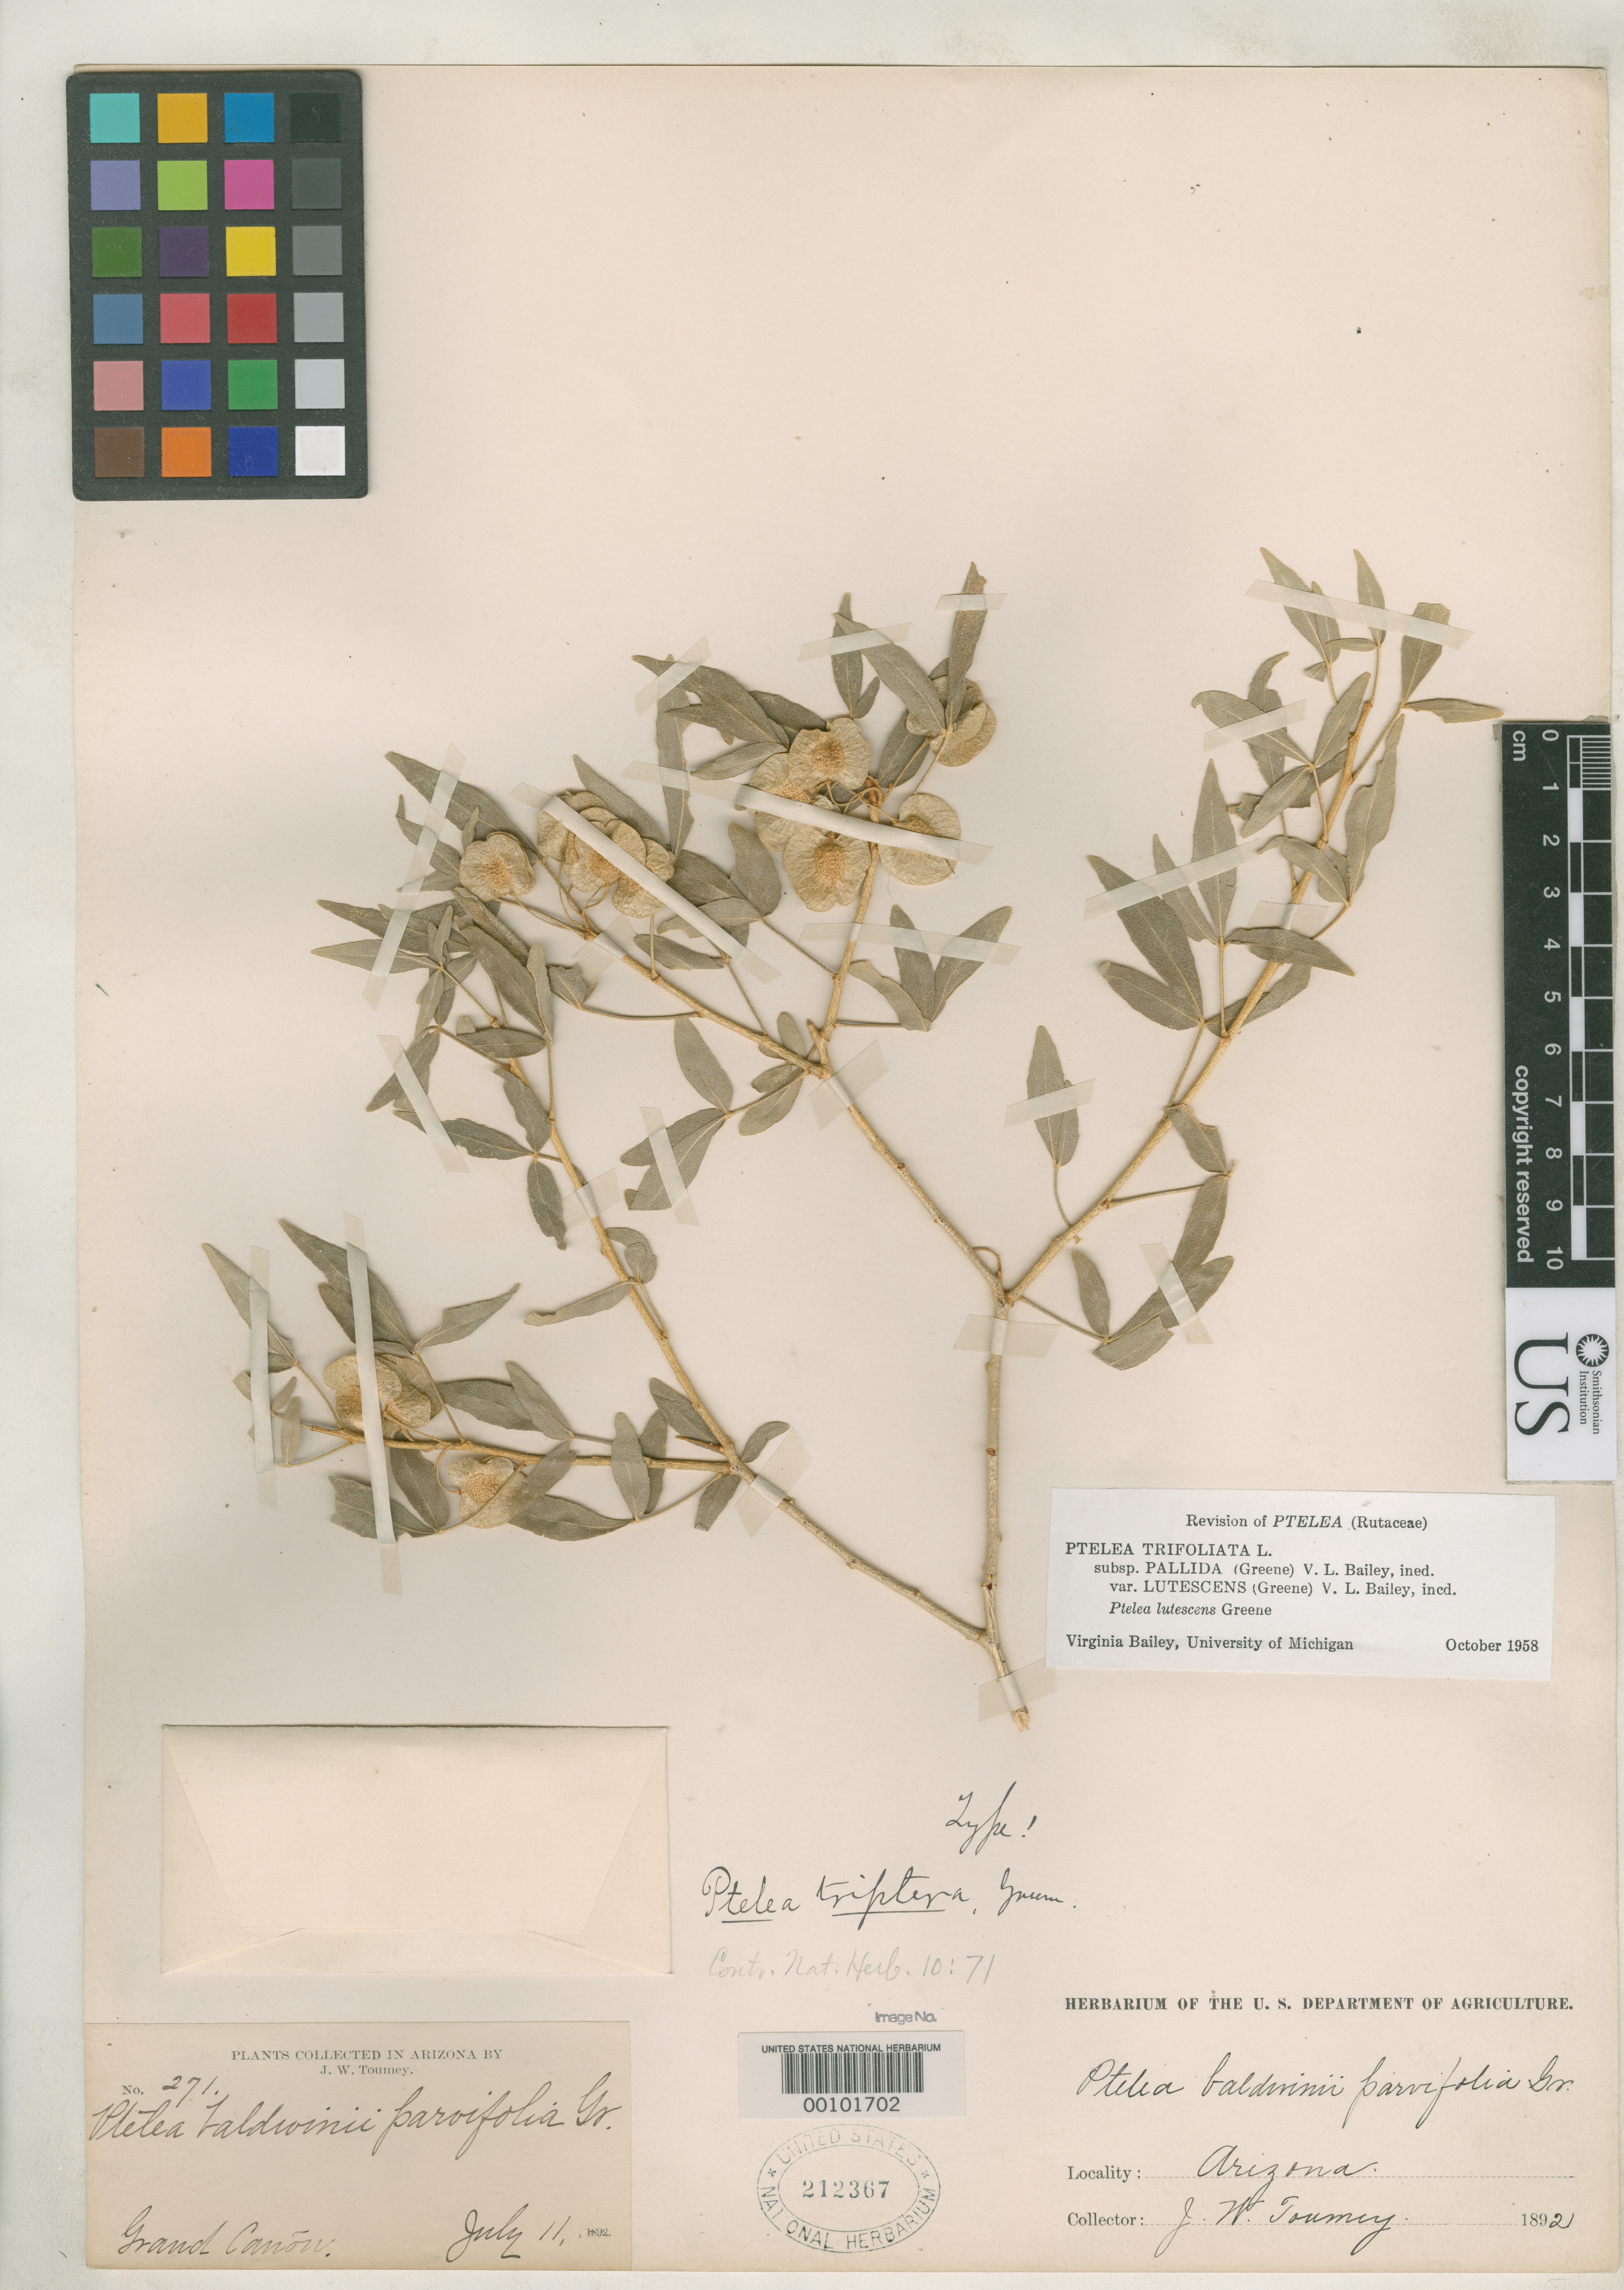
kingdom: Plantae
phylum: Tracheophyta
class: Magnoliopsida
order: Sapindales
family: Rutaceae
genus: Ptelea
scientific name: Ptelea triptera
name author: Greene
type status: Holotype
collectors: J. W. Toumey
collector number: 271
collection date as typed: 11 Jul 1892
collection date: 1892-07-11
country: United States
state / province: Arizona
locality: Grand Canyon.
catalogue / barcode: US 212367